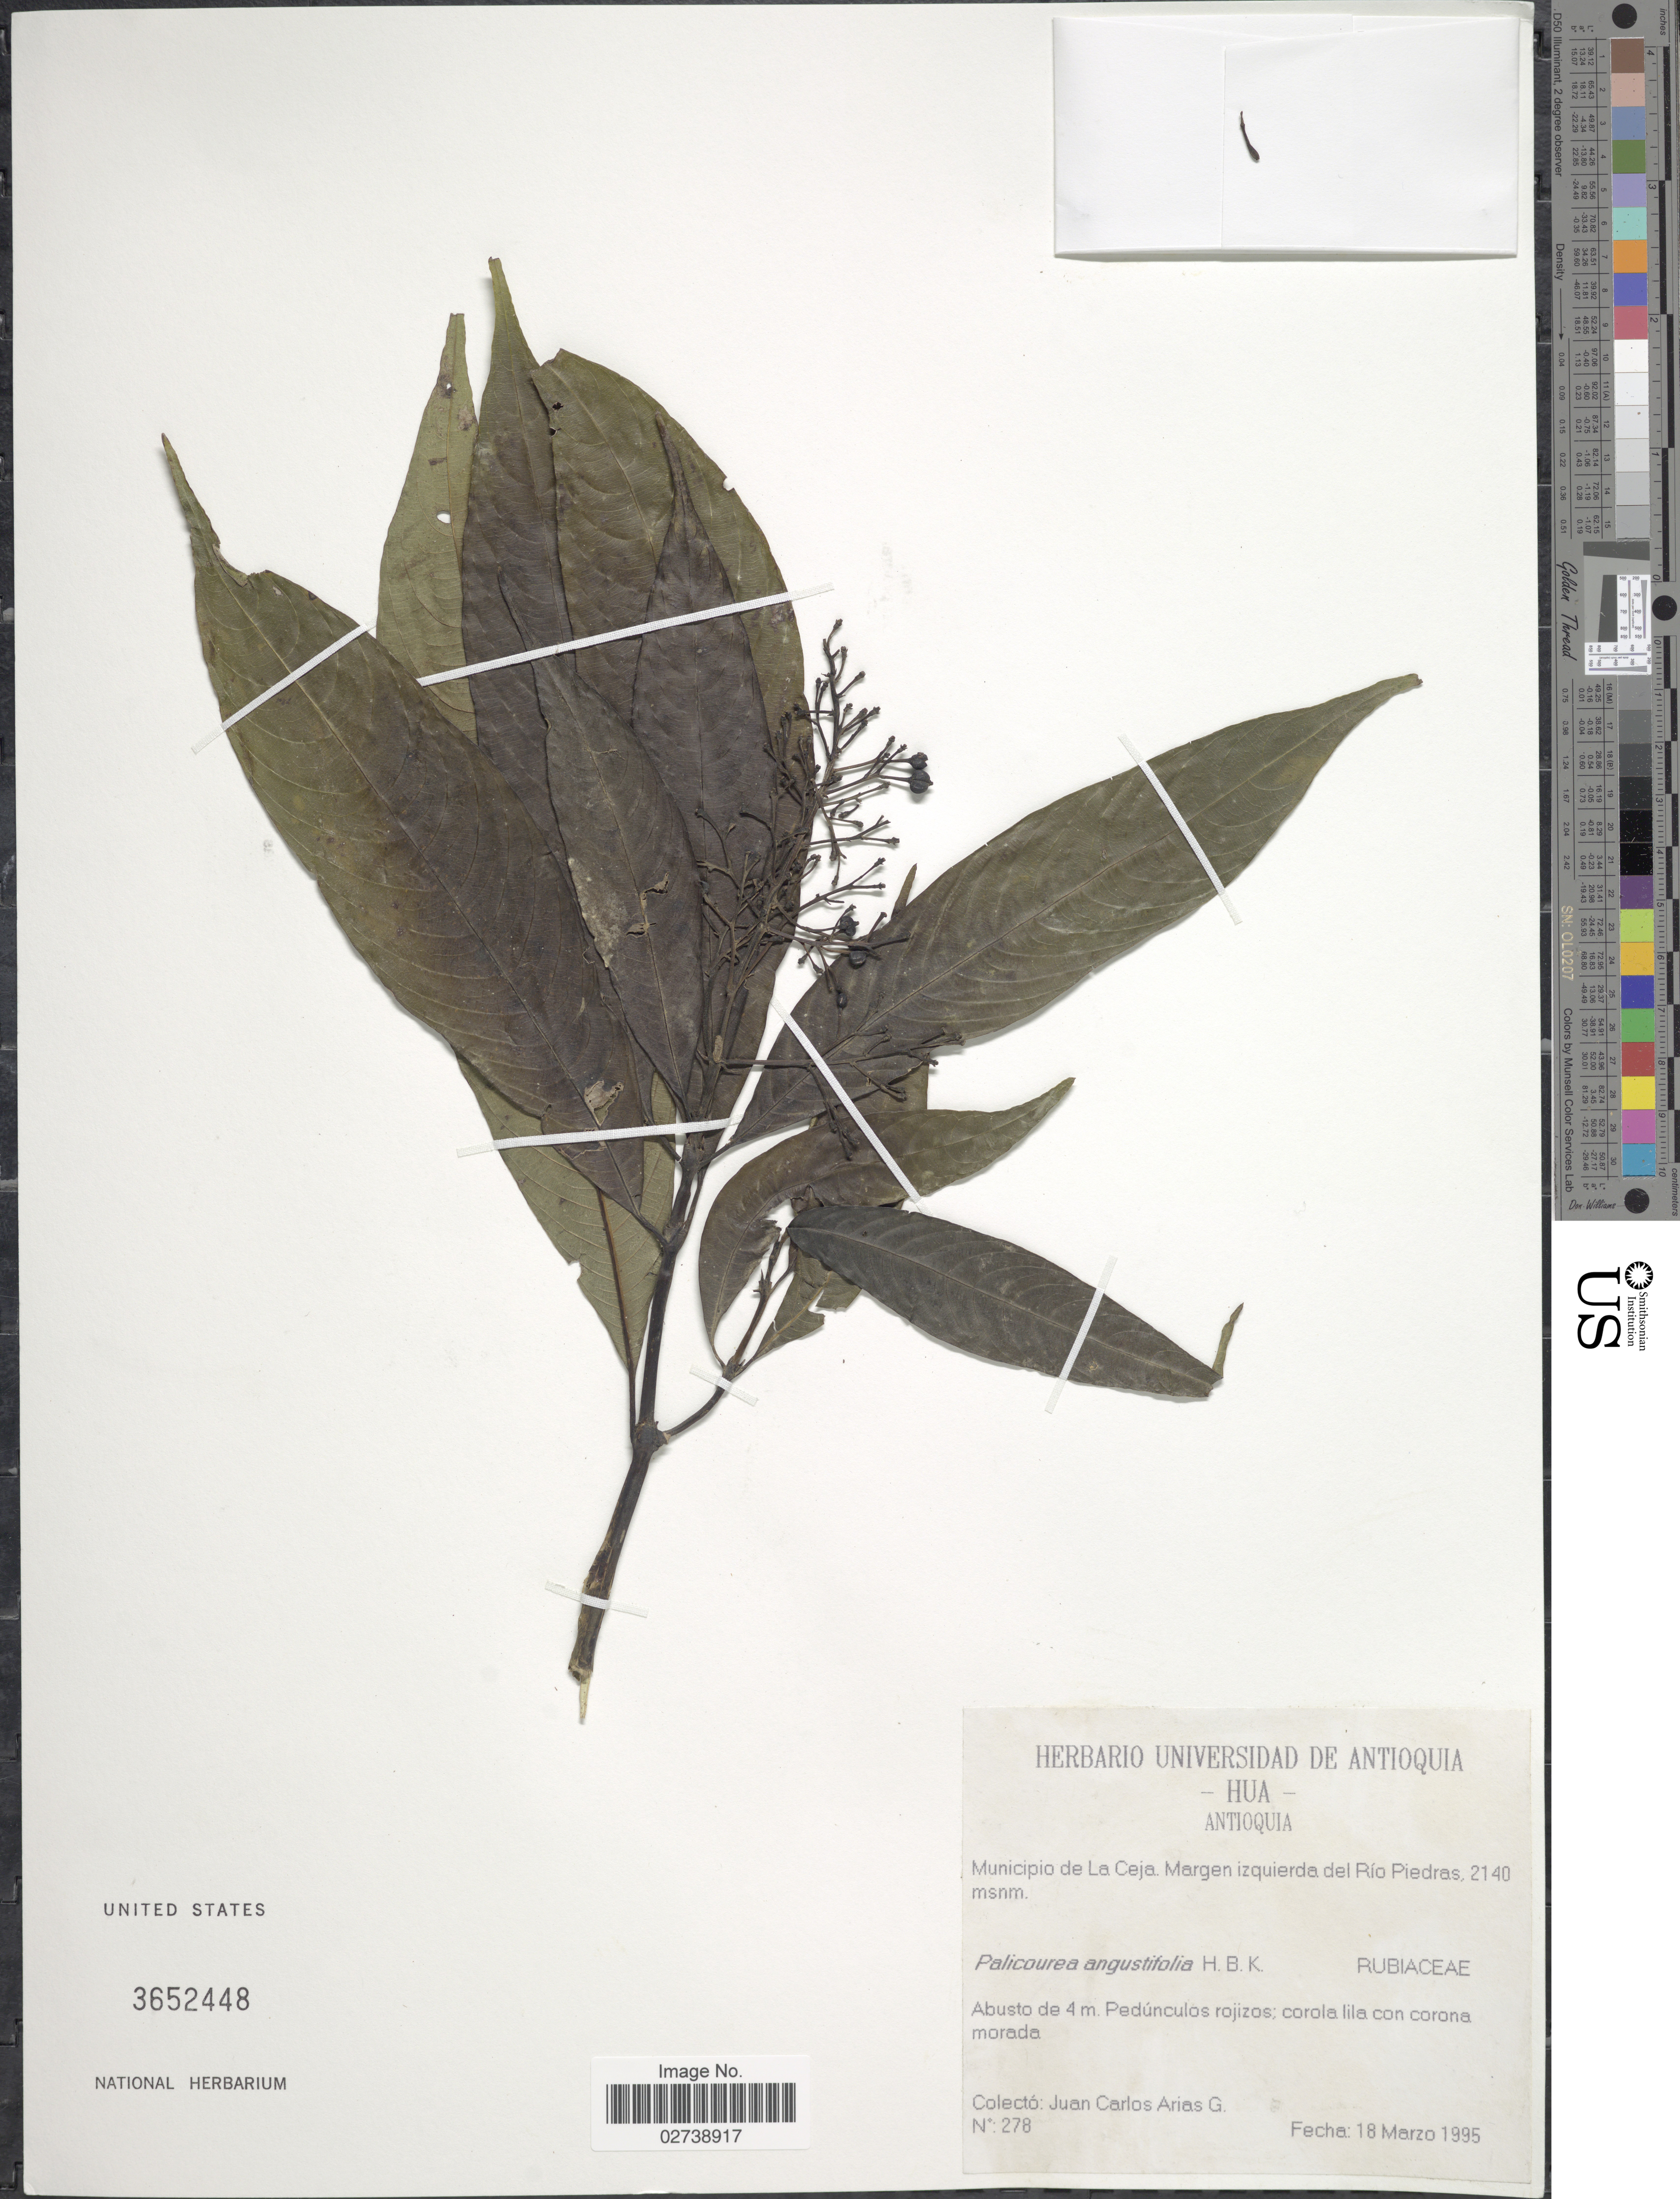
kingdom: Plantae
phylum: Tracheophyta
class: Magnoliopsida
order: Gentianales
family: Rubiaceae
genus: Palicourea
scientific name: Palicourea angustifolia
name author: Kunth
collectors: J. Arias G.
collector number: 278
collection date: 1995-03-18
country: Colombia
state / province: Antioquia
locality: Municipio de La Ceja. Margen izquierda del Rio Piedras.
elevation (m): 2140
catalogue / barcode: US 3652448